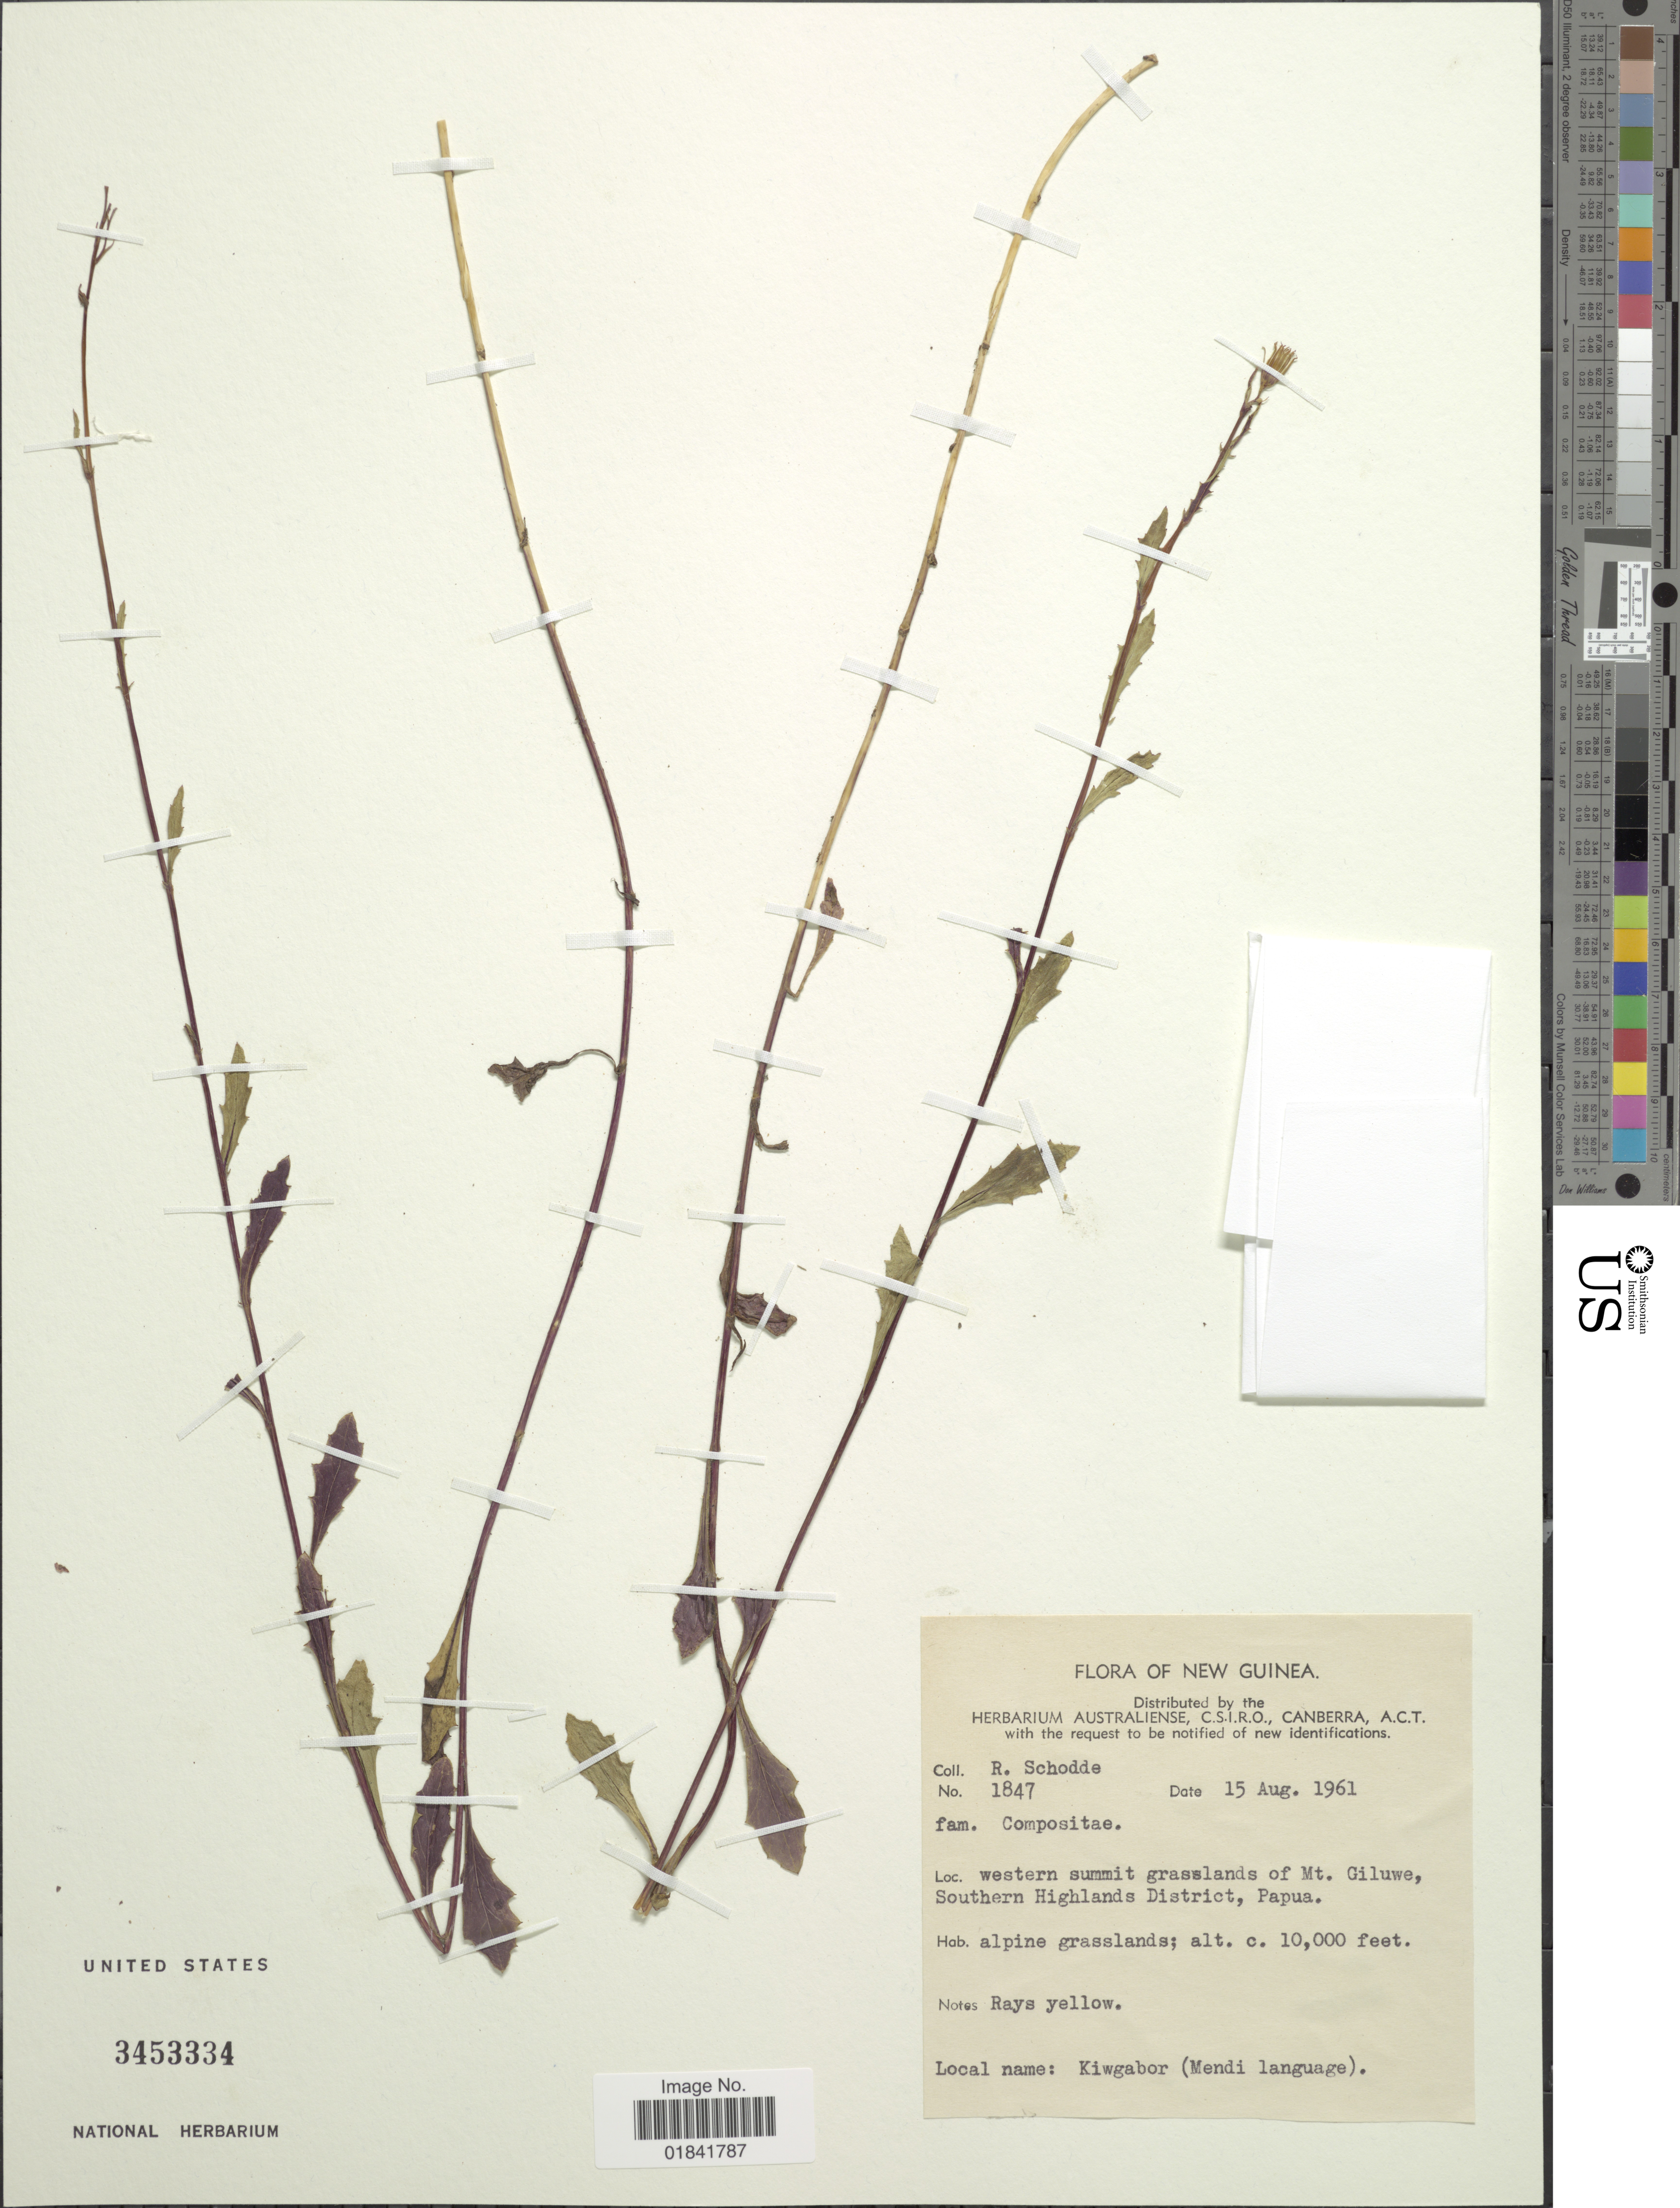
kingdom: Plantae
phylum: Tracheophyta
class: Magnoliopsida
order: Asterales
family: Asteraceae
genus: Senecio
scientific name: Senecio sp.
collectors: R. Schodde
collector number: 1847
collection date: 1961-08-15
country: Papua New Guinea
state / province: Southern Highlands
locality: New Guinea, Western summit grasslands of Mt. Giluwe, Southern Highlands District, Papua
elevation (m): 3048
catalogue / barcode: US 3453334